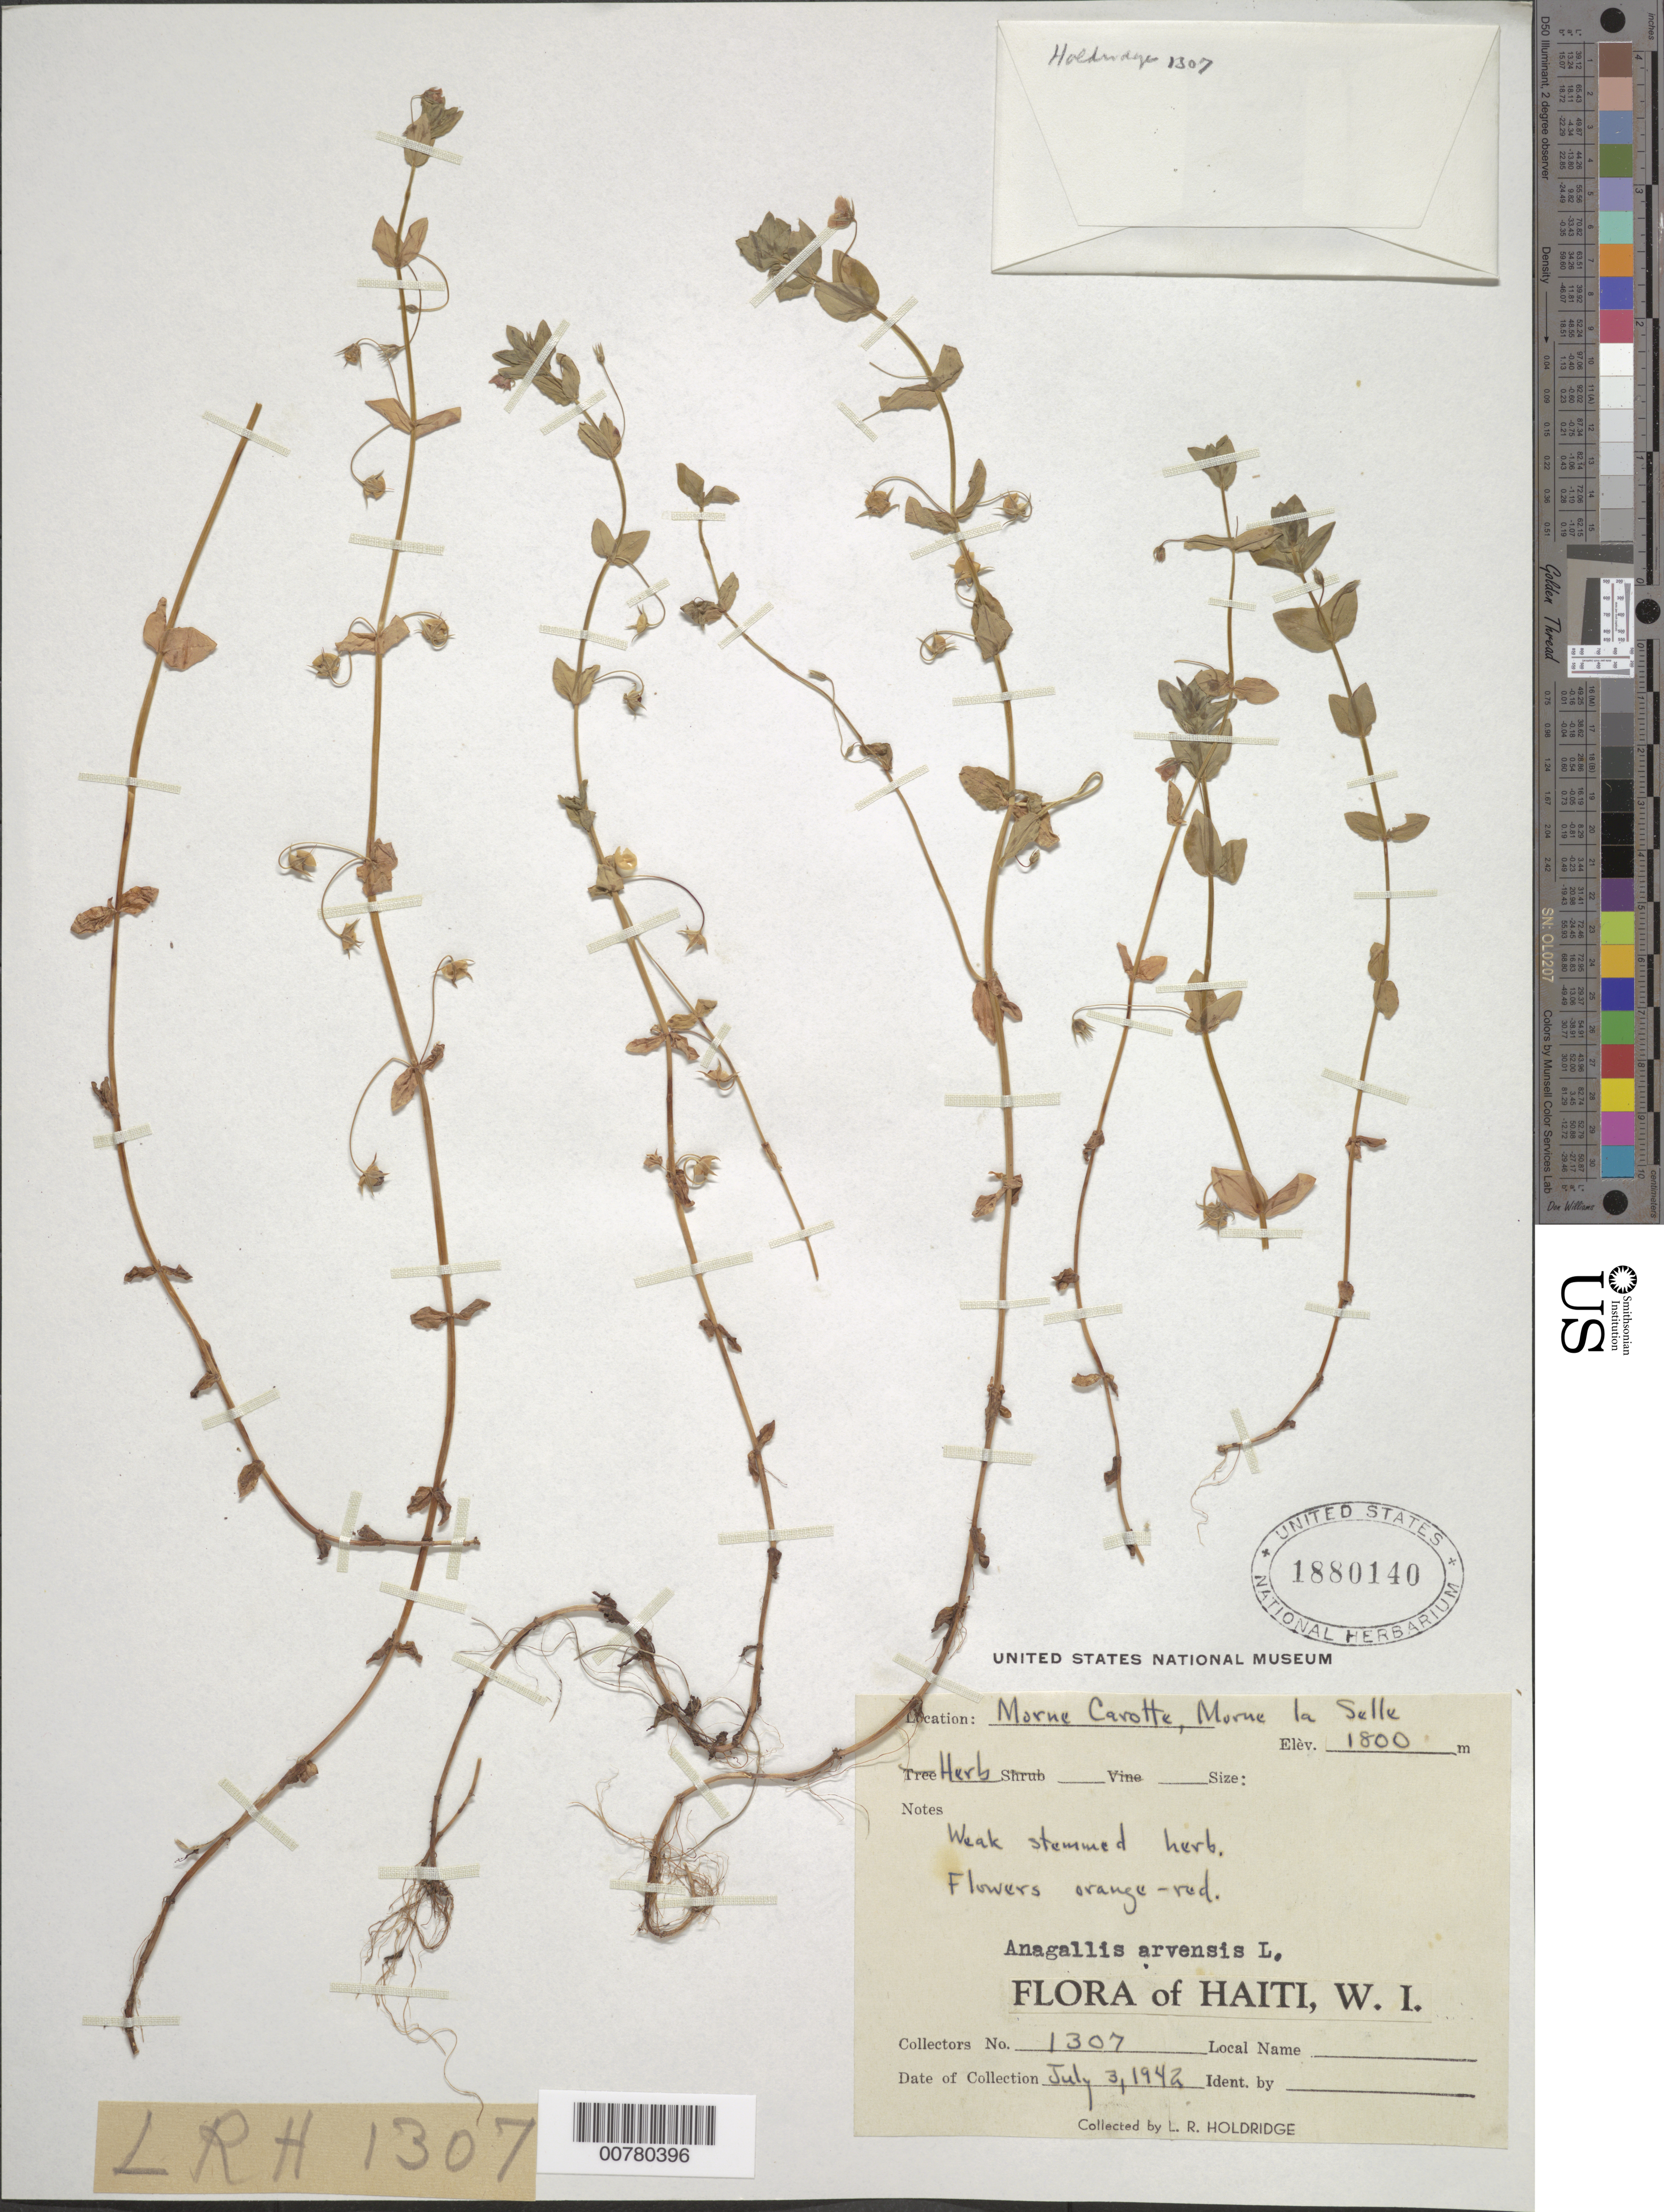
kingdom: Plantae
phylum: Tracheophyta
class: Magnoliopsida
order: Ericales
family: Primulaceae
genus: Anagallis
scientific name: Anagallis arvensis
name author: L.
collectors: L. Holdridge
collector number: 1307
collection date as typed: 03 Jul 1942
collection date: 1942-07-03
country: Haiti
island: Hispaniola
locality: Morne Carotte, Morne la Selle.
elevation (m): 1800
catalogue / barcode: US 1880140